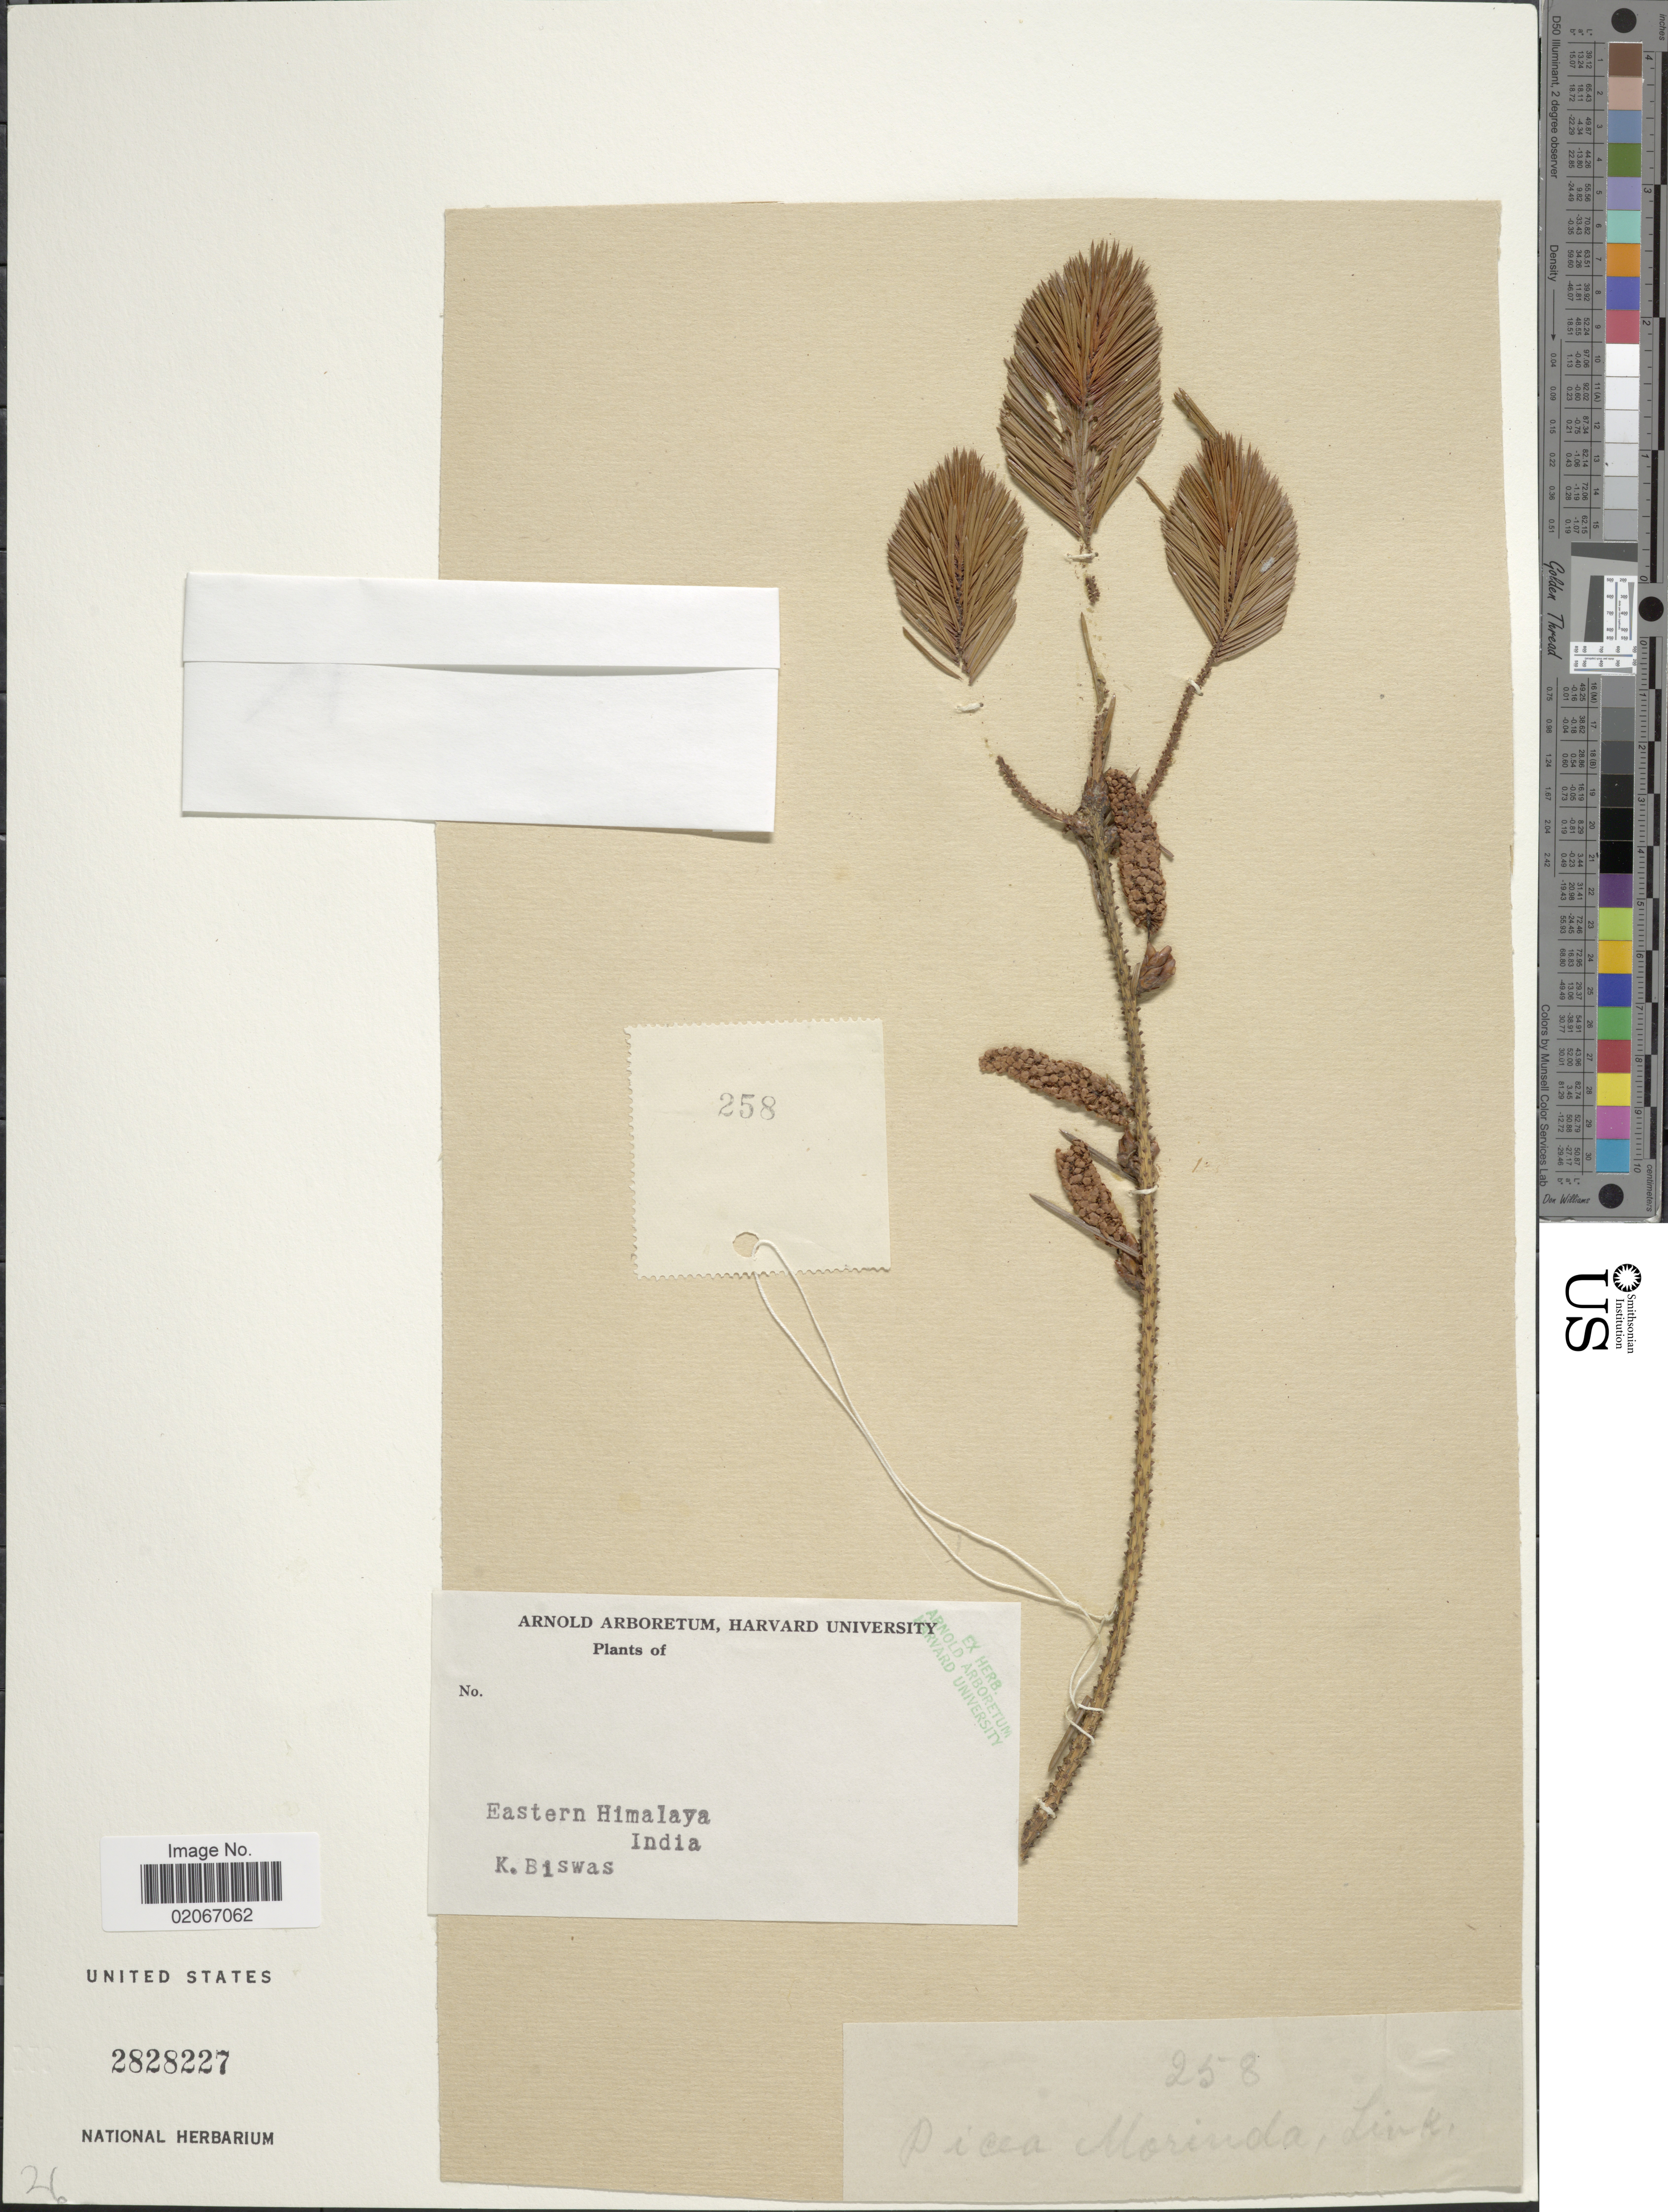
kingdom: Plantae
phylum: Tracheophyta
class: Pinopsida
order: Pinales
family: Pinaceae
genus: Picea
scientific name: Picea morinda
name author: Link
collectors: K. Biswas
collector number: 258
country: India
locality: Eastern Himalaya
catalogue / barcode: US 2828227